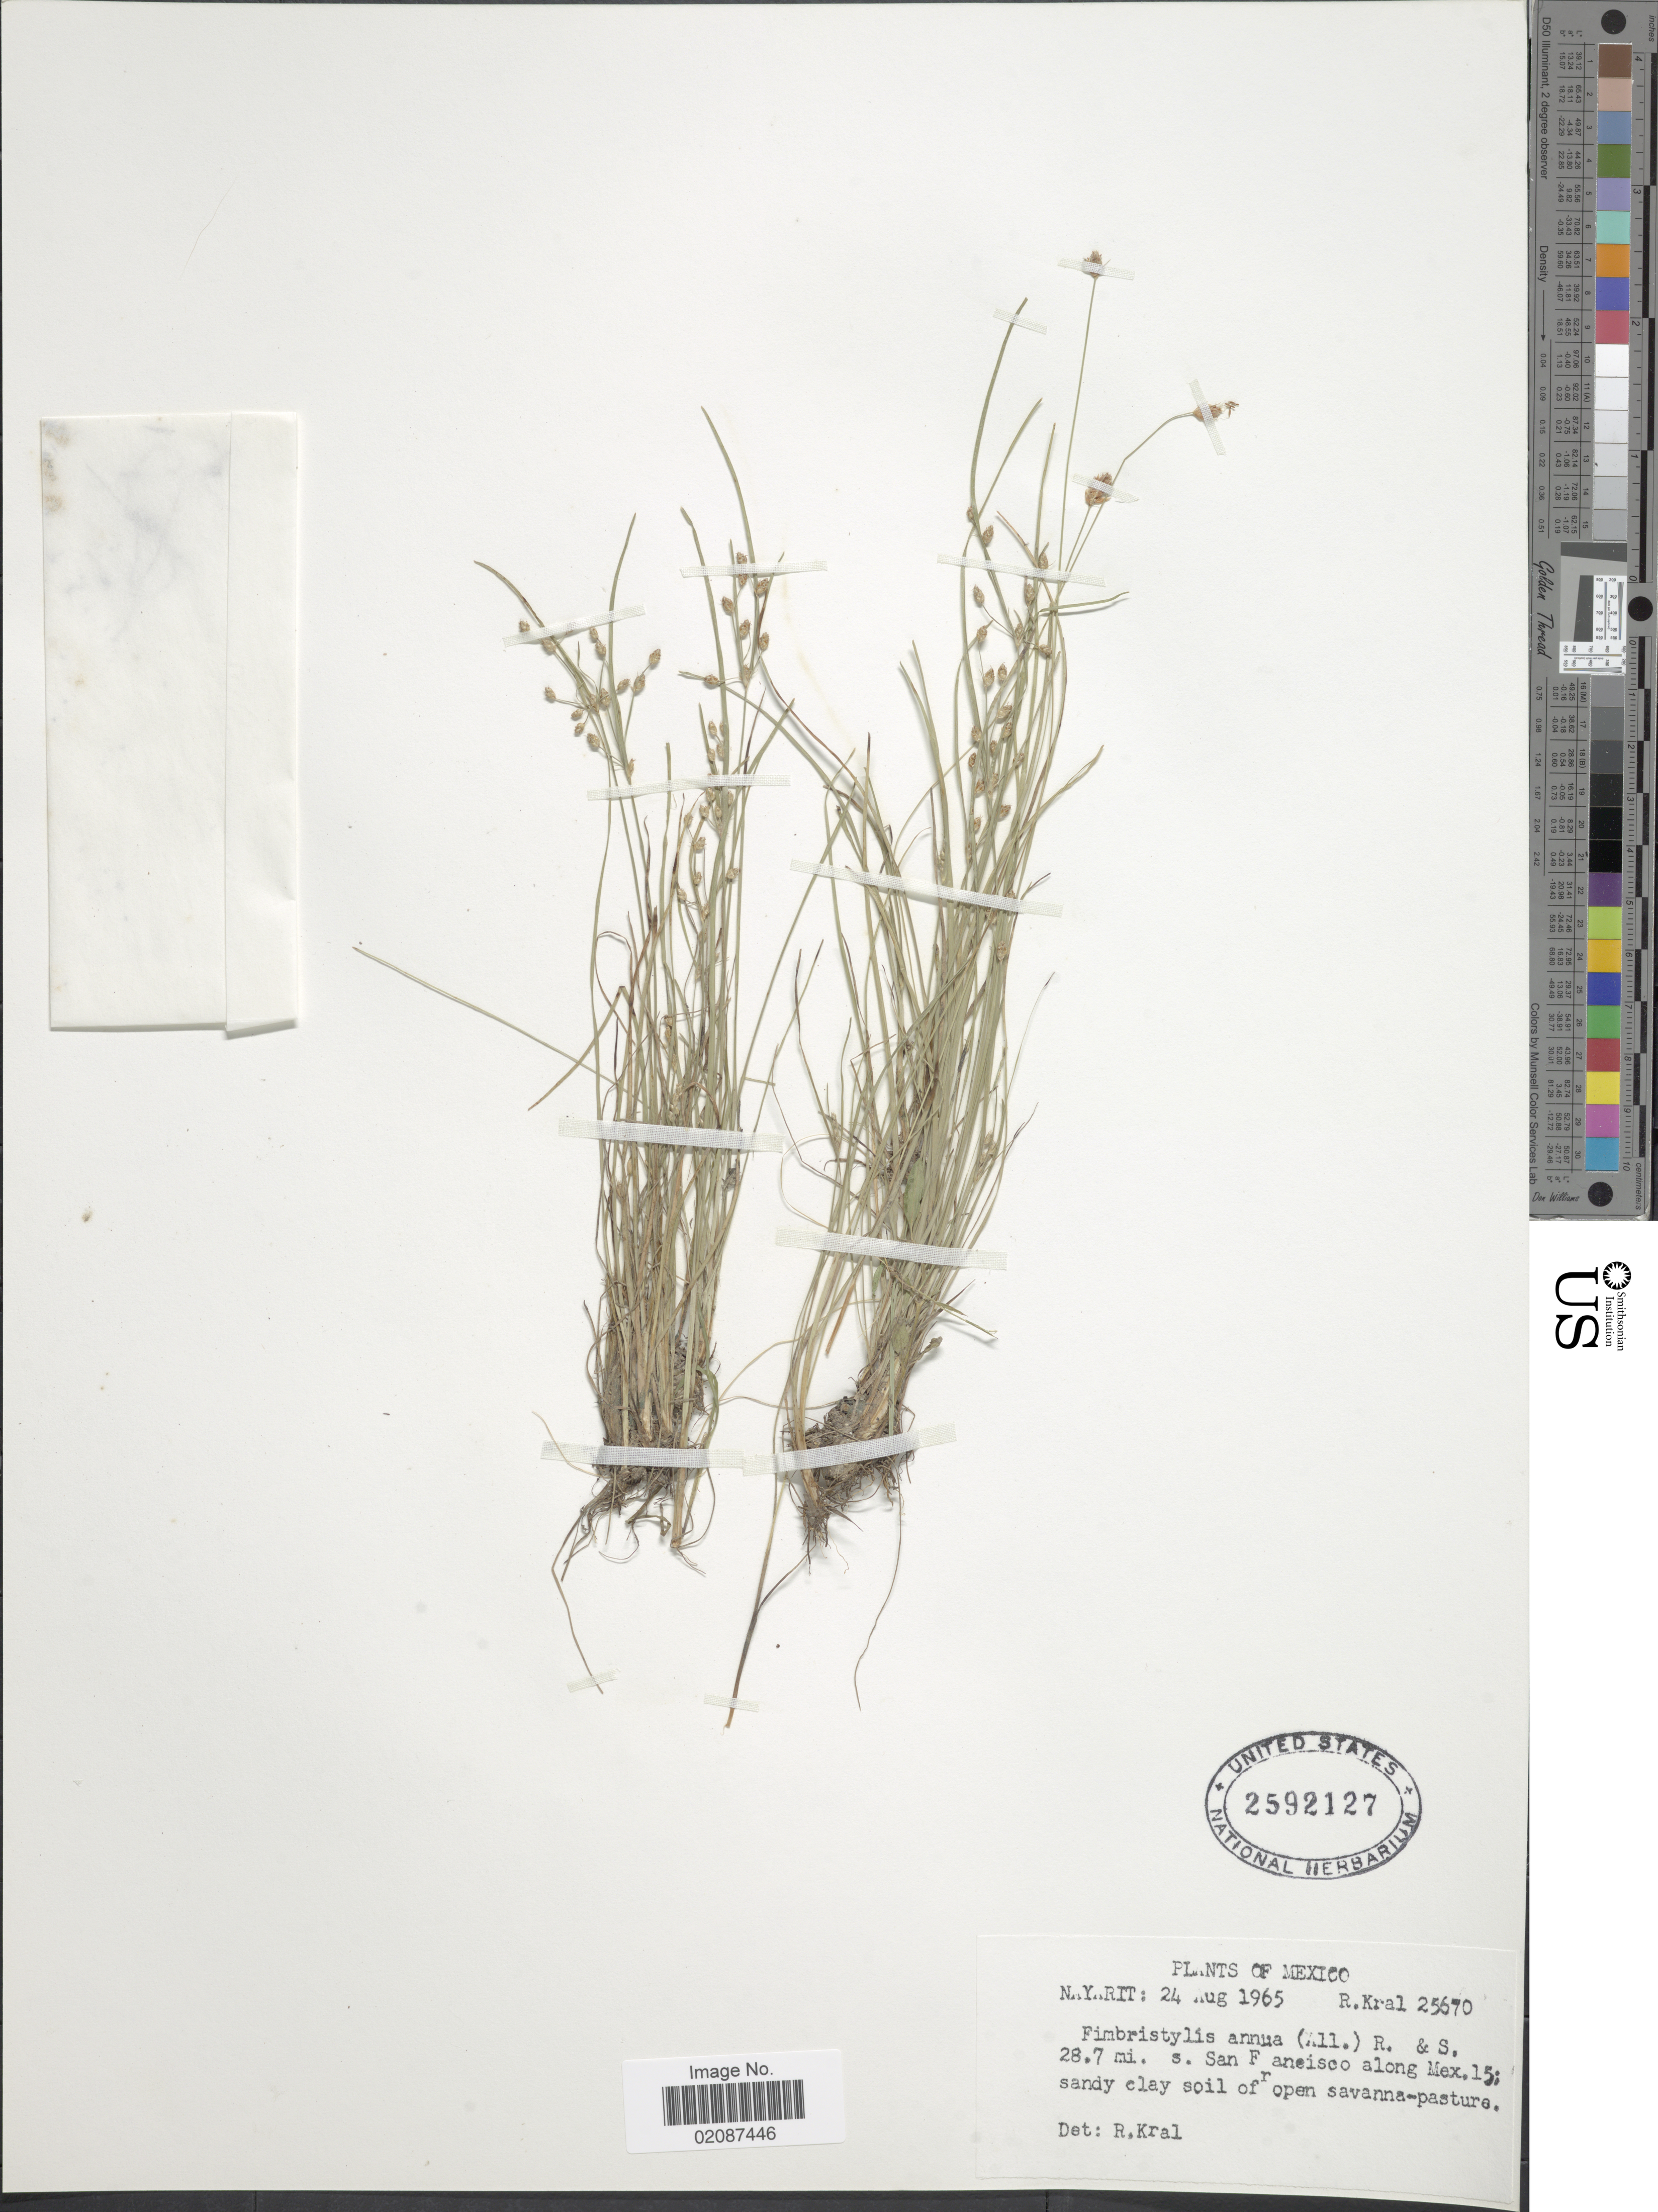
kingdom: Plantae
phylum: Tracheophyta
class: Liliopsida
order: Poales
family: Cyperaceae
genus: Fimbristylis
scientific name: Fimbristylis annua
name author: (All.) Roem. & Schult.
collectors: R. Kral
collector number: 25670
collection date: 1965-08-24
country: Mexico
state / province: Nayarit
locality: Nayarit, 28.7 mi. s. San Francisco along Mex 15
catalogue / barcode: US 2592127